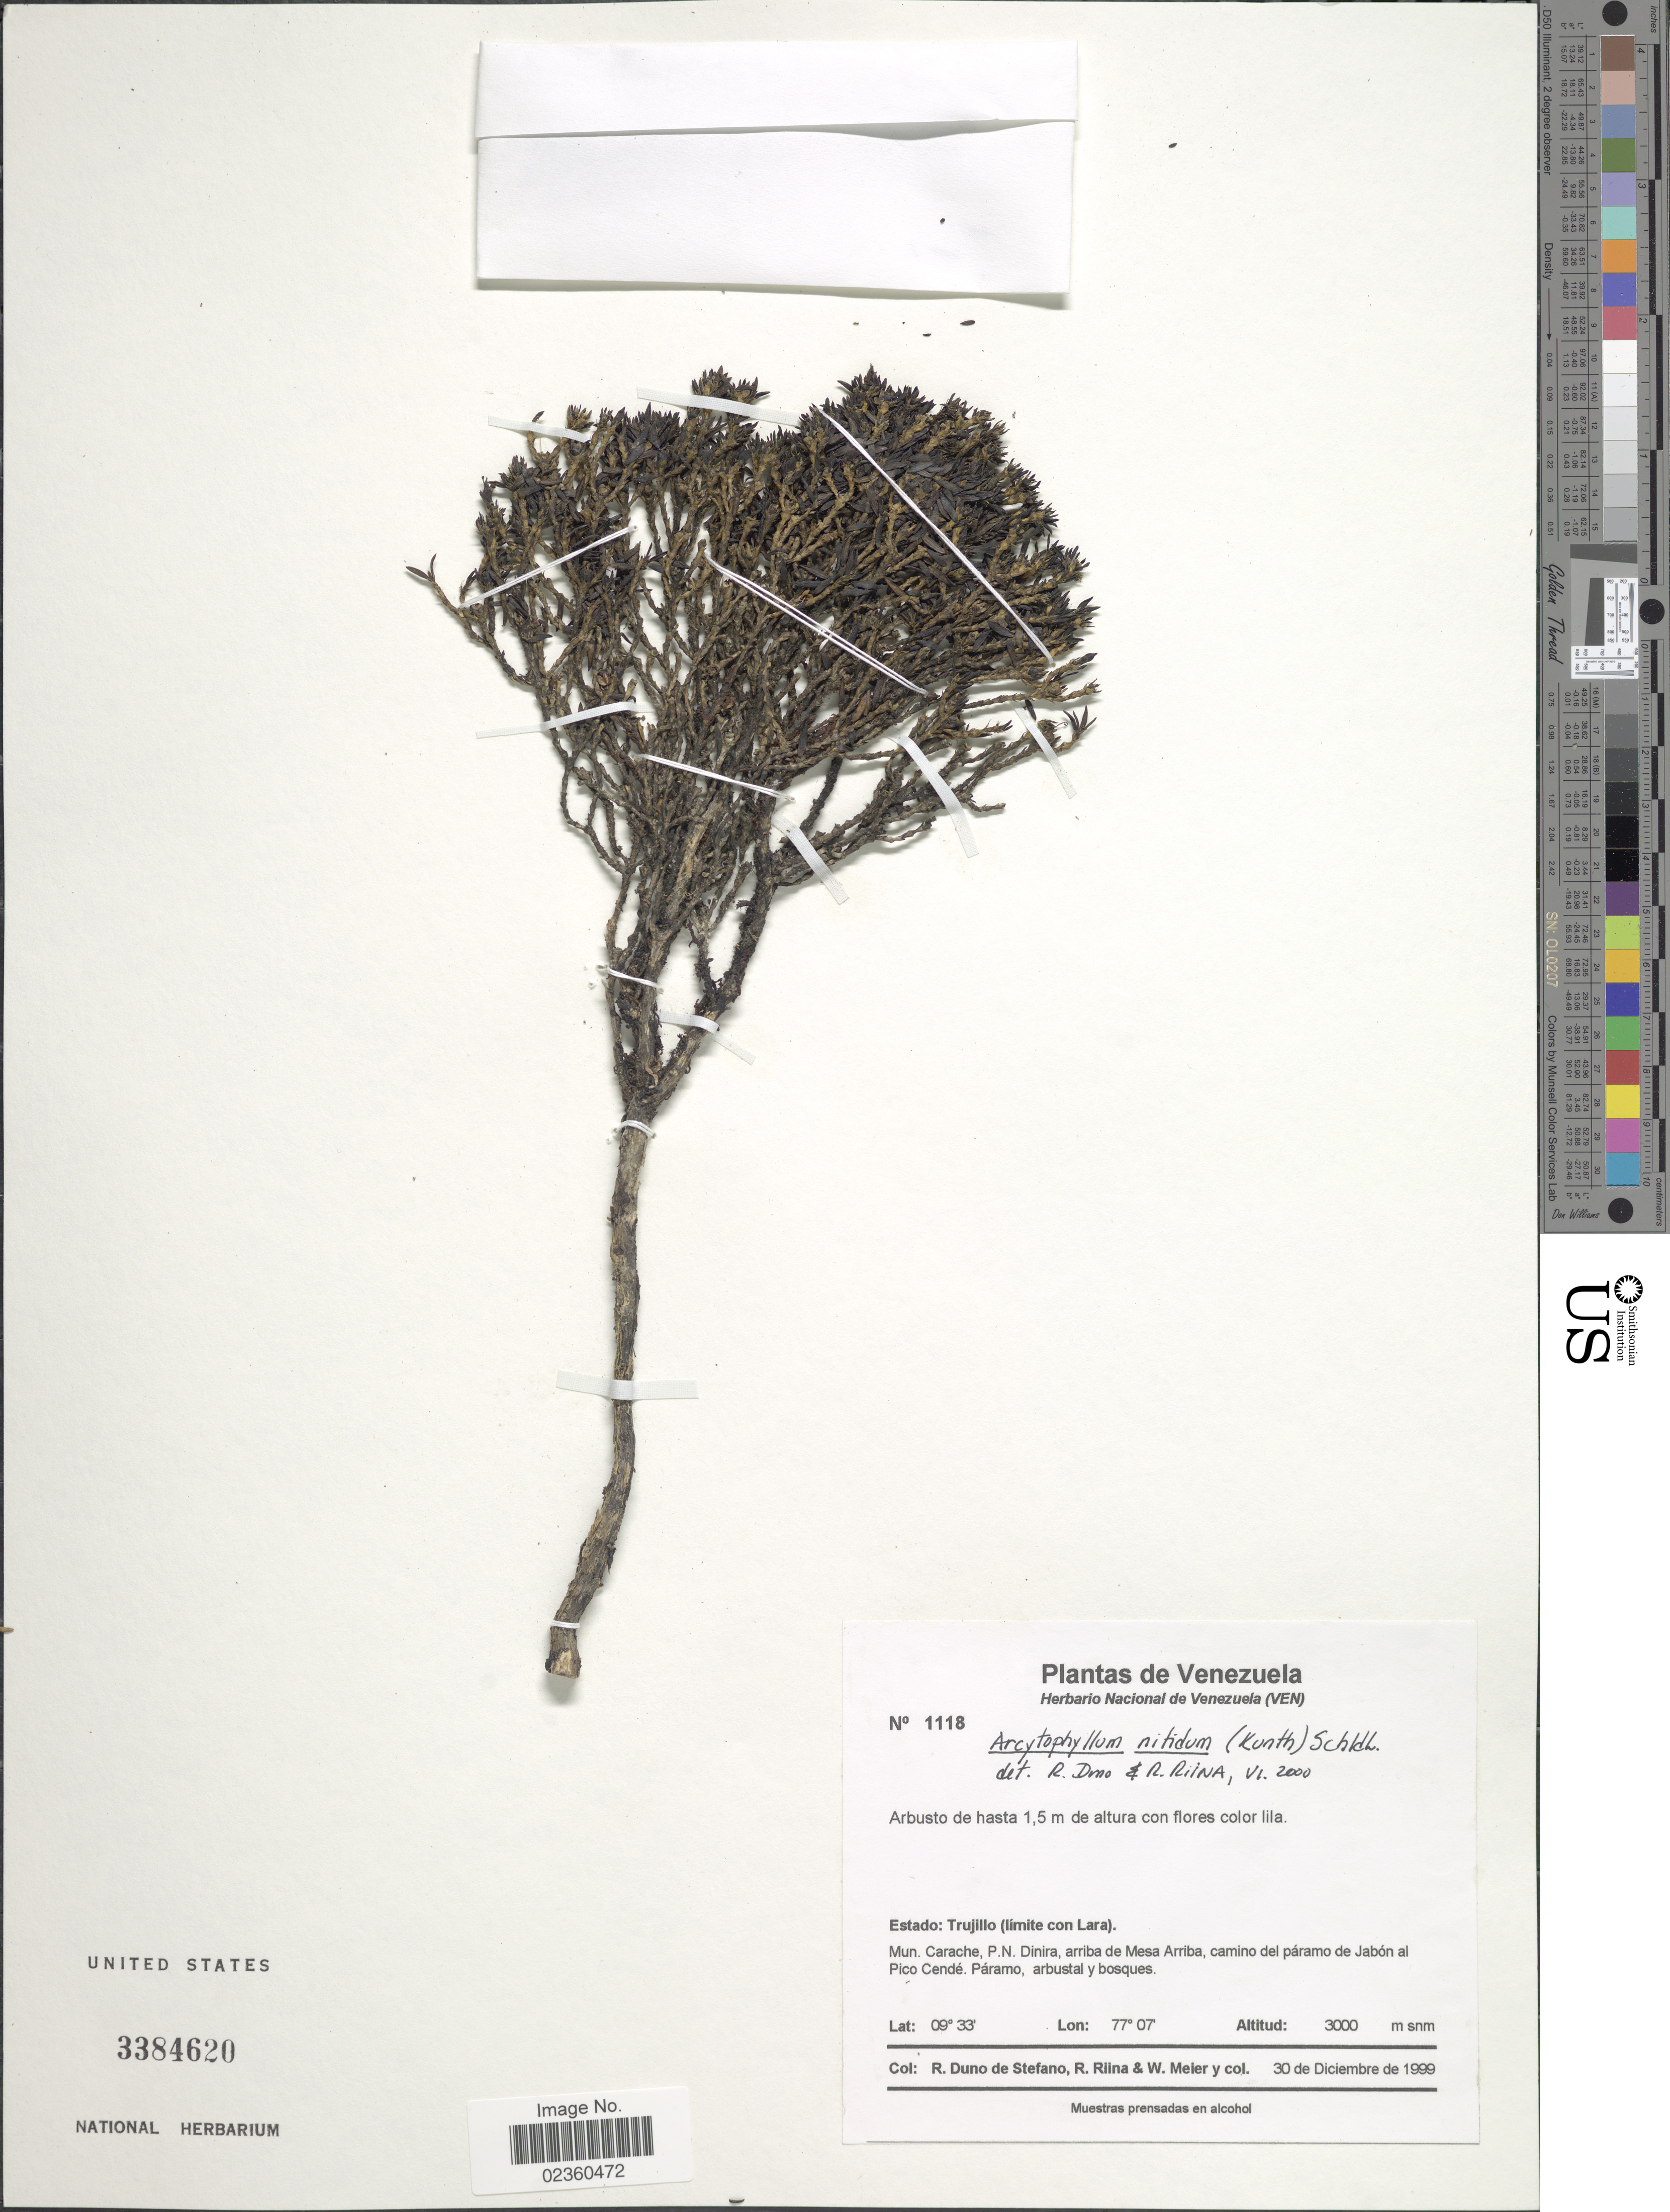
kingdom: Plantae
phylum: Tracheophyta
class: Magnoliopsida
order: Gentianales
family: Rubiaceae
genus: Arcytophyllum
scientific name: Arcytophyllum nitidum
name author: (Kunth) Schltdl.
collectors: R. Duno de Stefano, R. Riina, W. Meier & et al.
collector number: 1118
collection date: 1999-12-30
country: Venezuela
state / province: Trujillo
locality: (límite con Lara), Mun Carache, P.N. Dinira, arriba de Mesa Arriba, camino del páramo de Jabón al Pico Cendé. Páramo, arbustal y bosques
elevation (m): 3000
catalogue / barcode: US 3384620